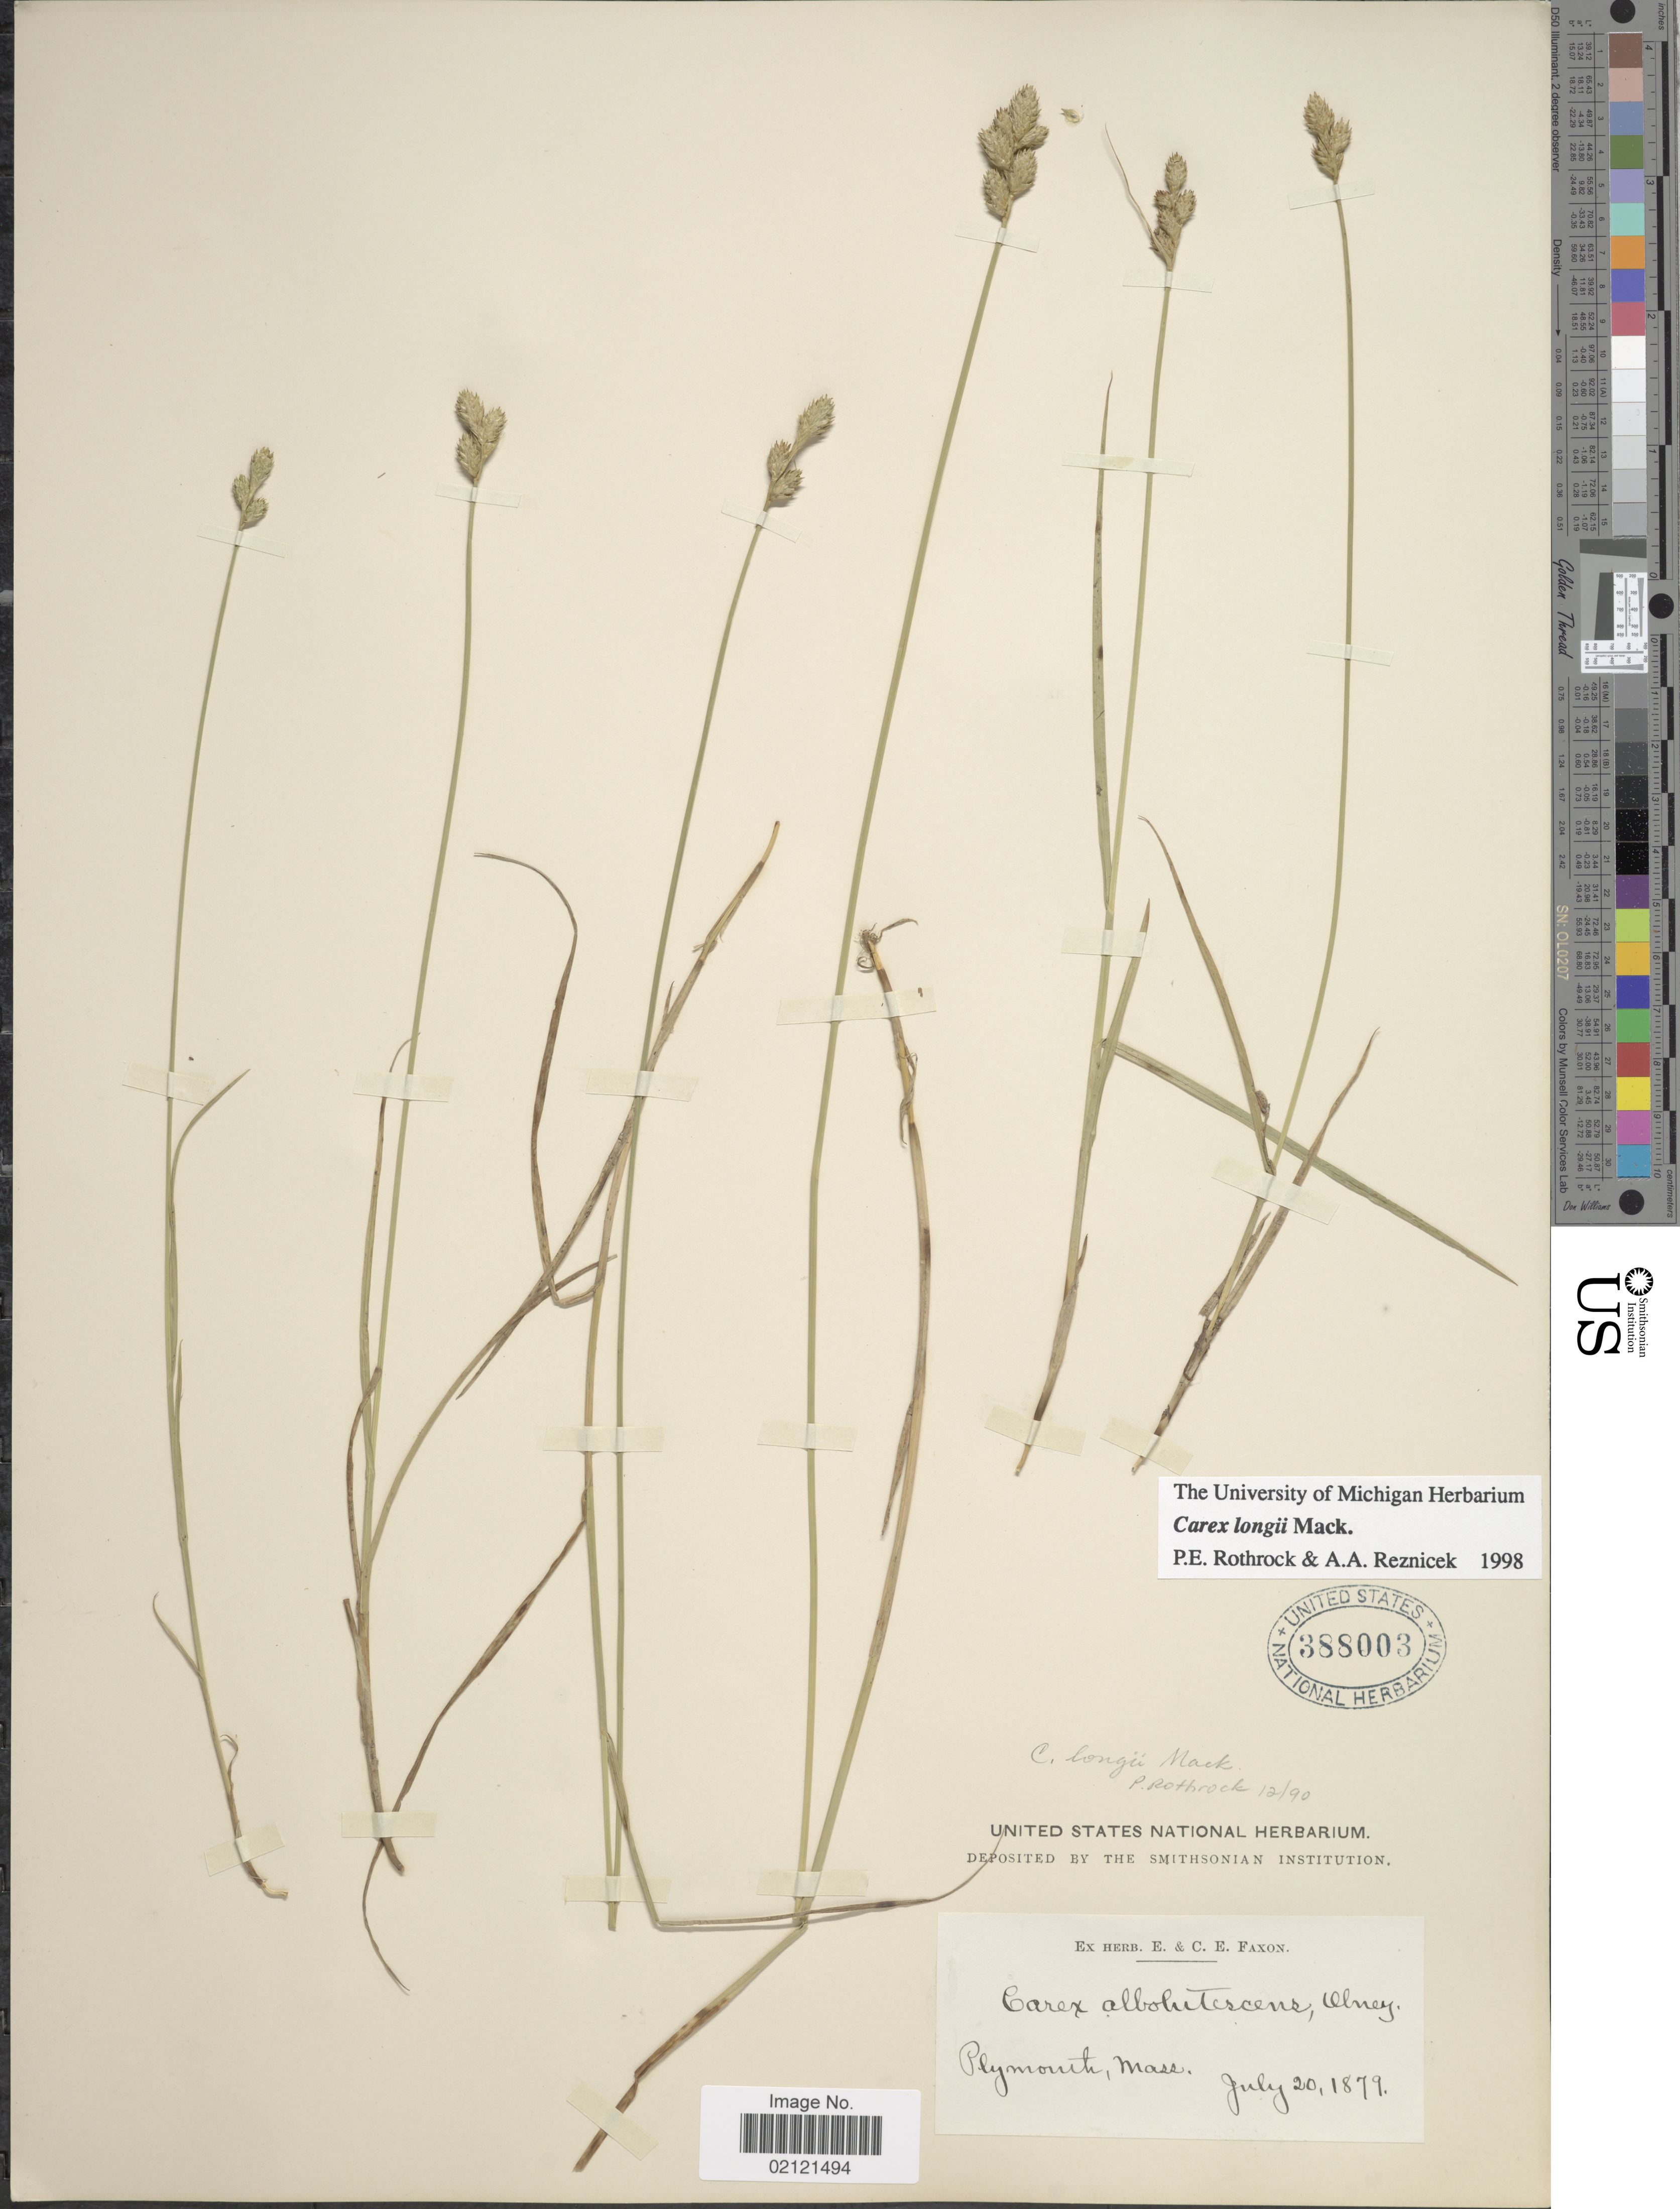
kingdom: Plantae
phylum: Tracheophyta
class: Liliopsida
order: Poales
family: Cyperaceae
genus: Carex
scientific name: Carex longii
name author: Mack.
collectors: ex herb. E. & C.E. Faxon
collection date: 1879-07-20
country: United States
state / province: Massachusetts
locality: Plymouth, Mass.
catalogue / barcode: US 388003